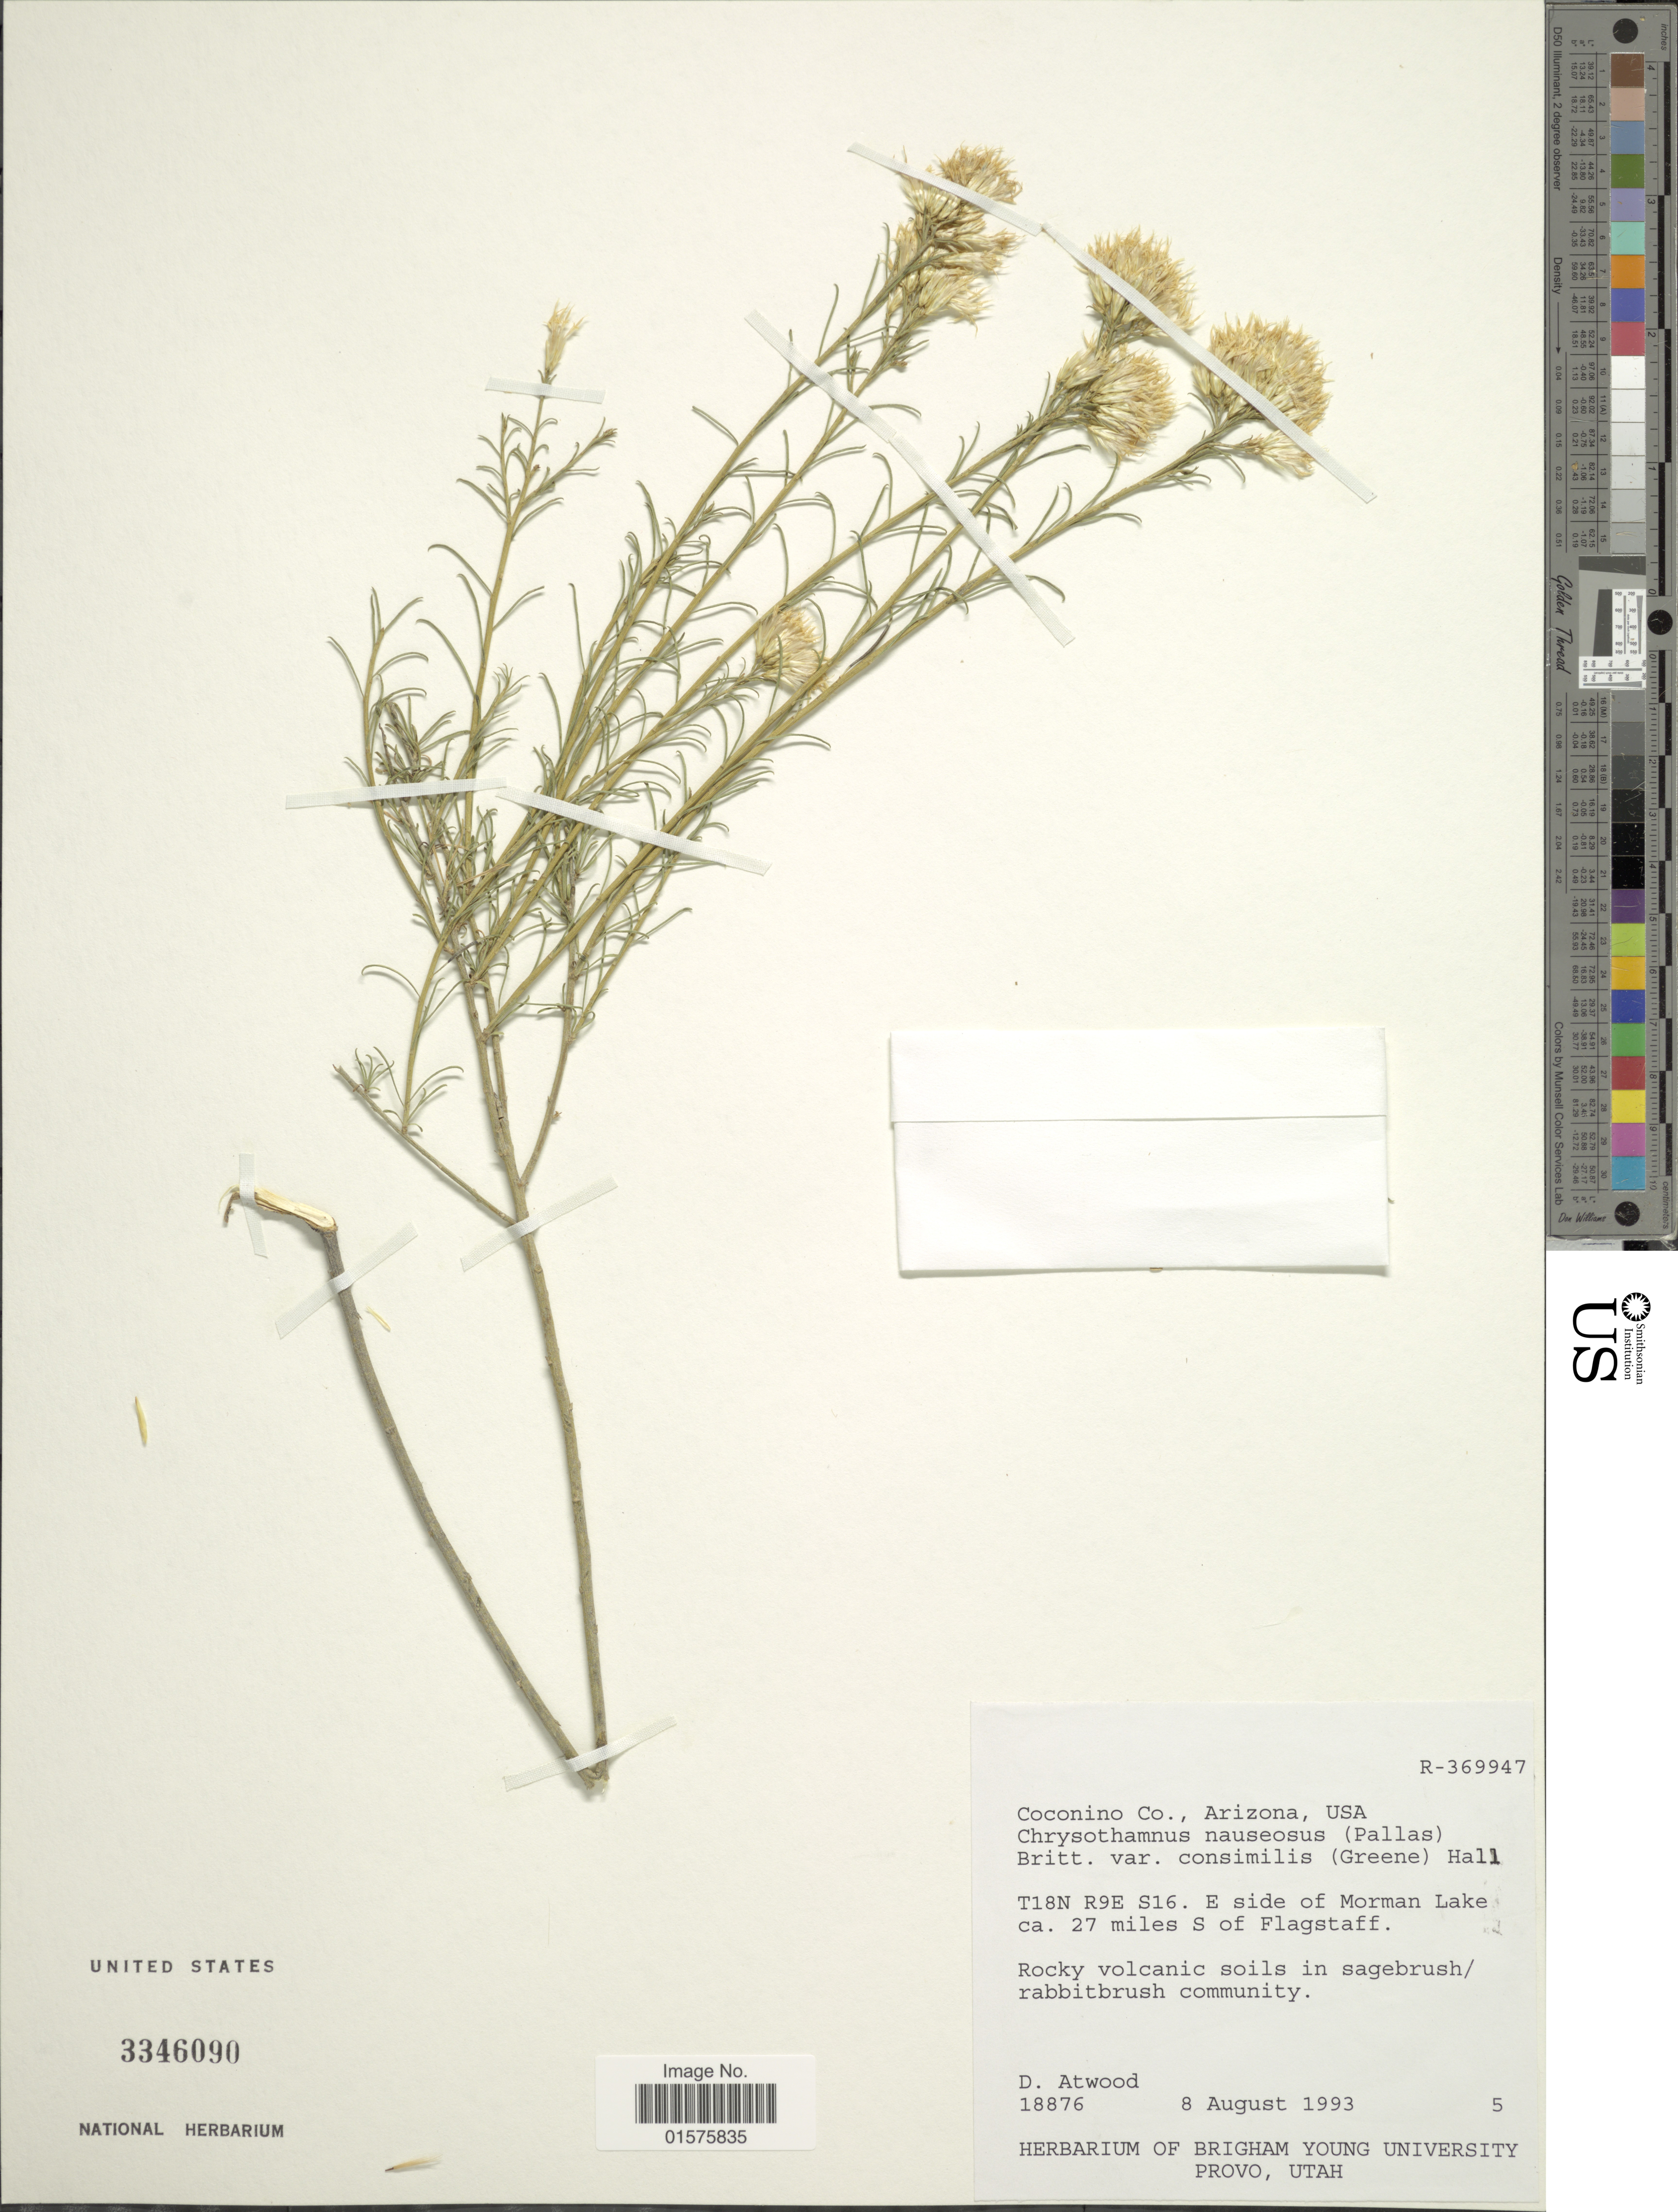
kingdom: Plantae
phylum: Tracheophyta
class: Magnoliopsida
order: Asterales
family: Asteraceae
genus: Ericameria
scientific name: Ericameria nauseosa var. oreophila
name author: (A. Nelson) G.L. Nesom & G.I. Baird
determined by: Urbatsch, Lowell E., Curator (LSU), Louisiana State University (UNITED STATES)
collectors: D. Atwood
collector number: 18876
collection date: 1993-08-08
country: United States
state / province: Arizona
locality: Cococino Co. T18N R9E S16. E side of Morman Lake ca. 27 miles S of Flagstaff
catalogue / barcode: US 3346090